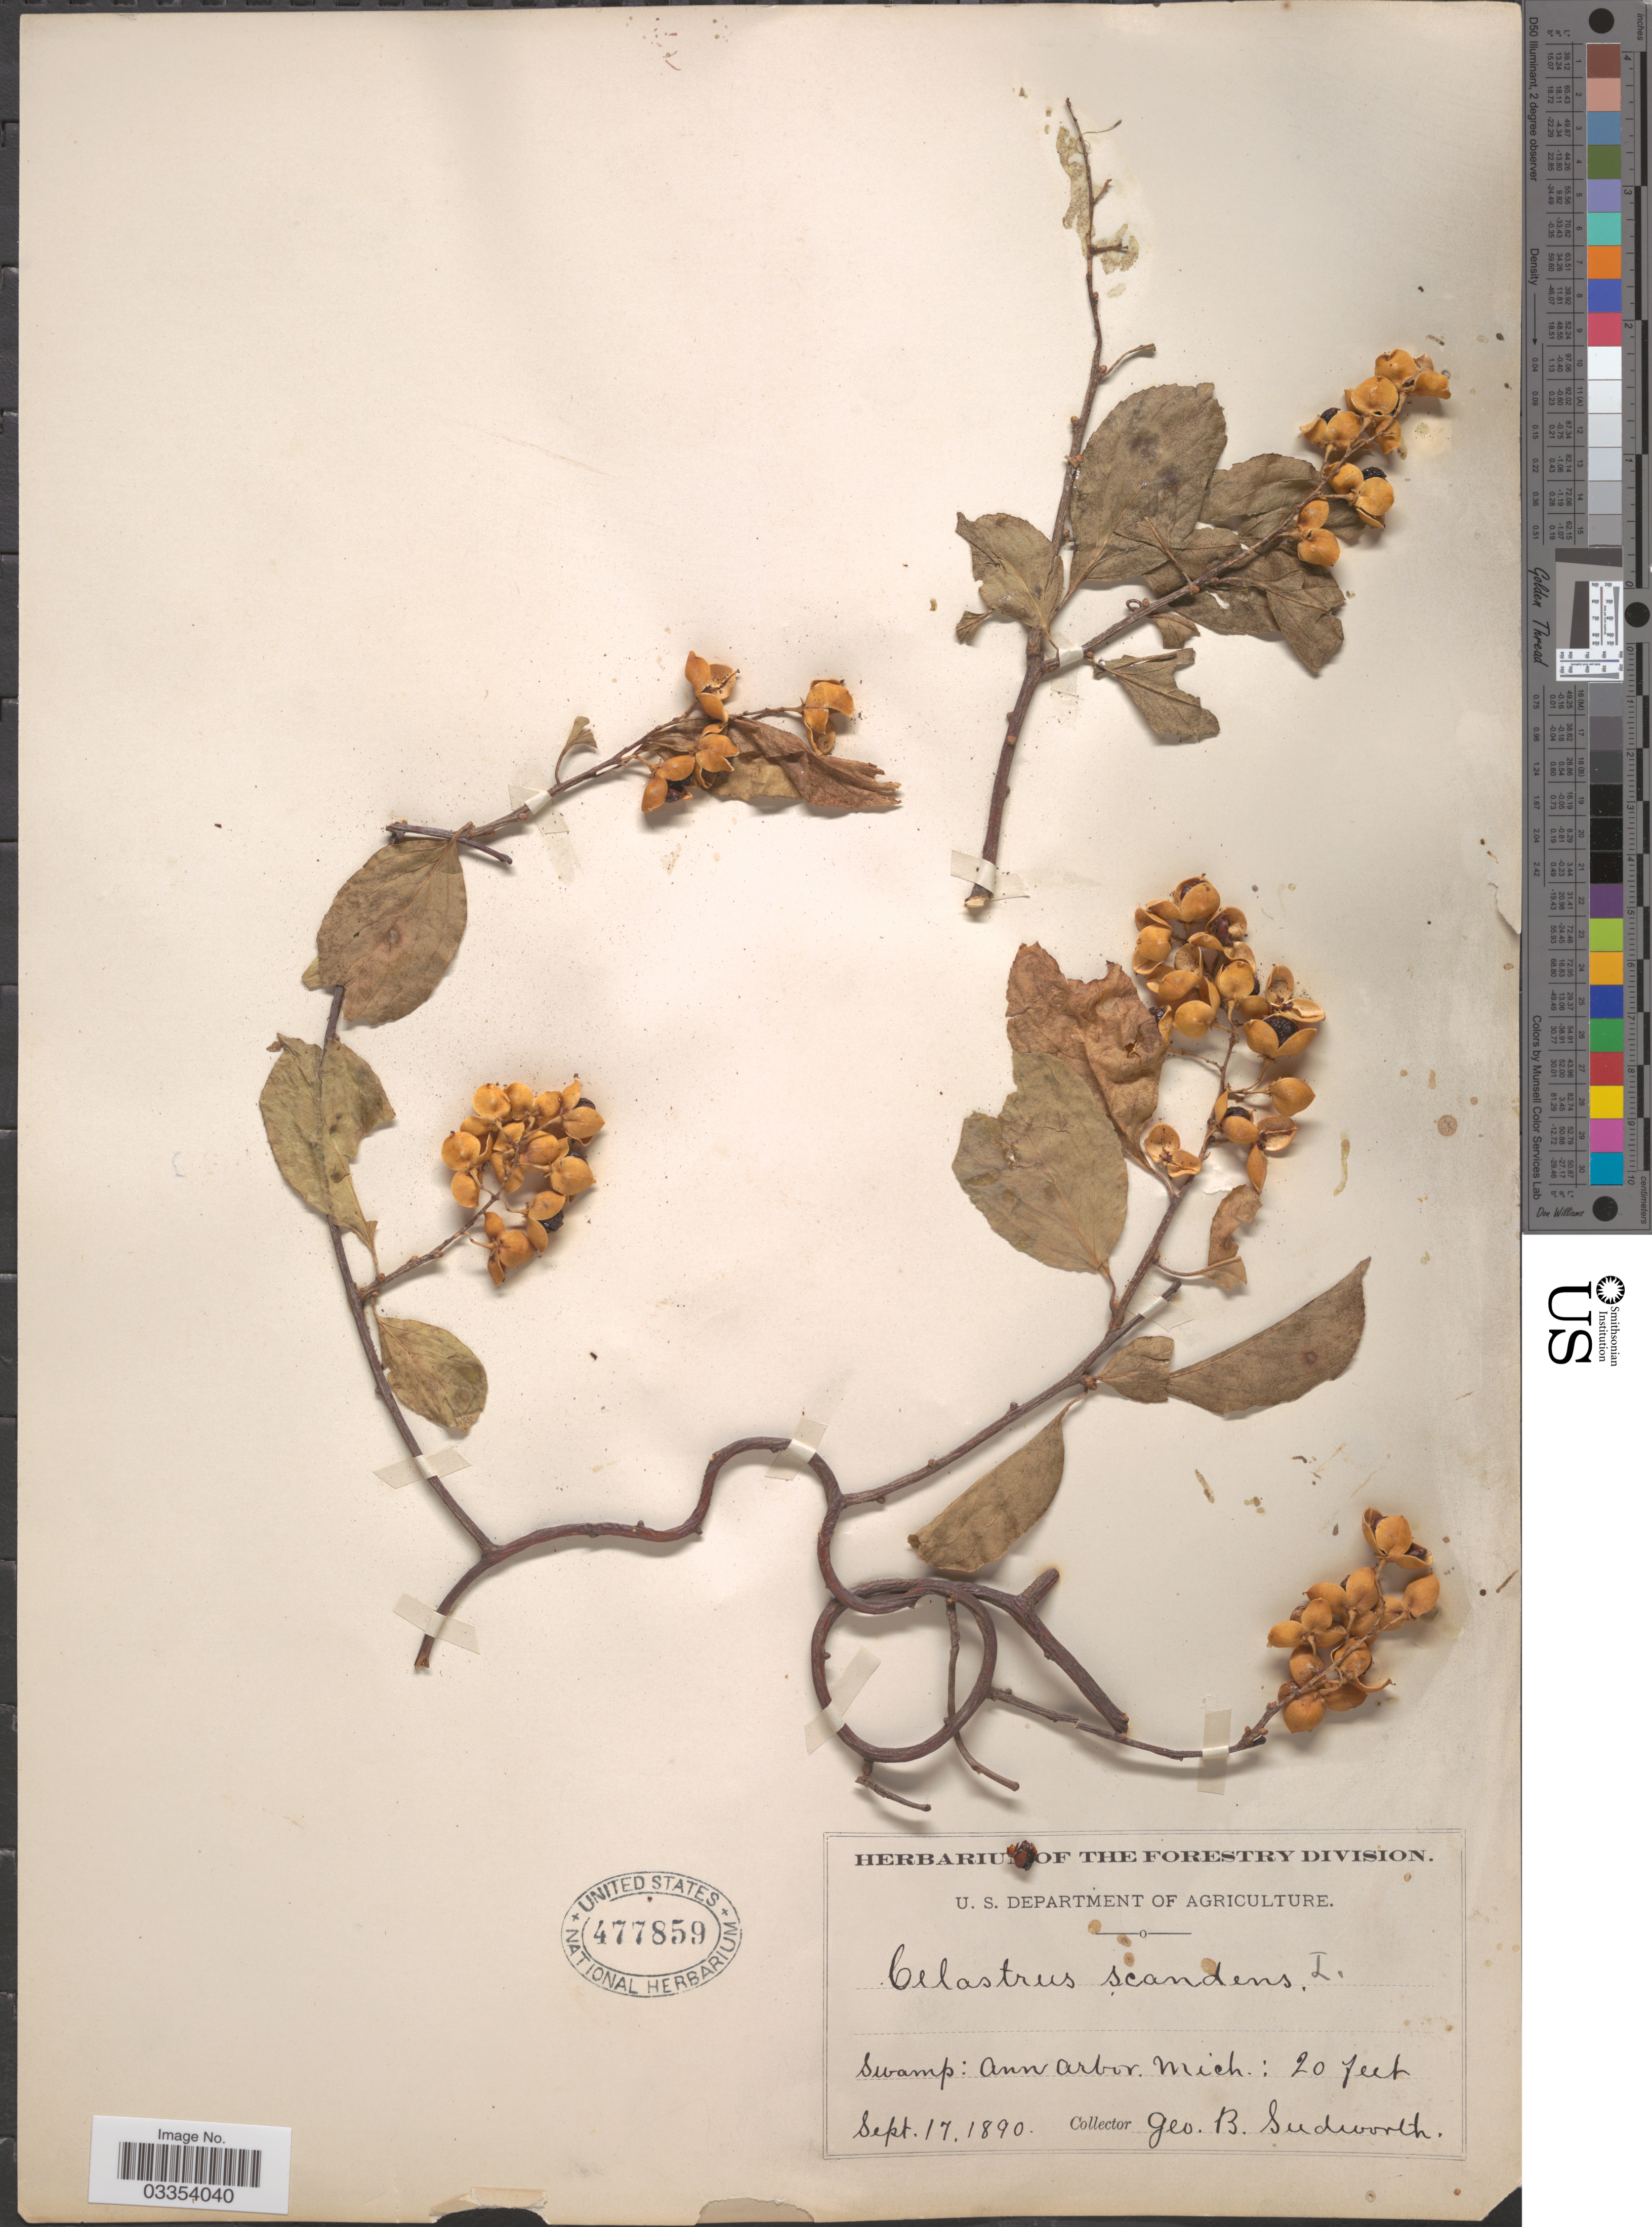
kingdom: Plantae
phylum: Tracheophyta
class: Magnoliopsida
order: Celastrales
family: Celastraceae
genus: Celastrus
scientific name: Celastrus scandens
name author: L.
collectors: G. B. Sudworth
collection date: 1890-09-17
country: United States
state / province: Michigan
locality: Ann Arbor.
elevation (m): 6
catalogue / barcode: US 477859